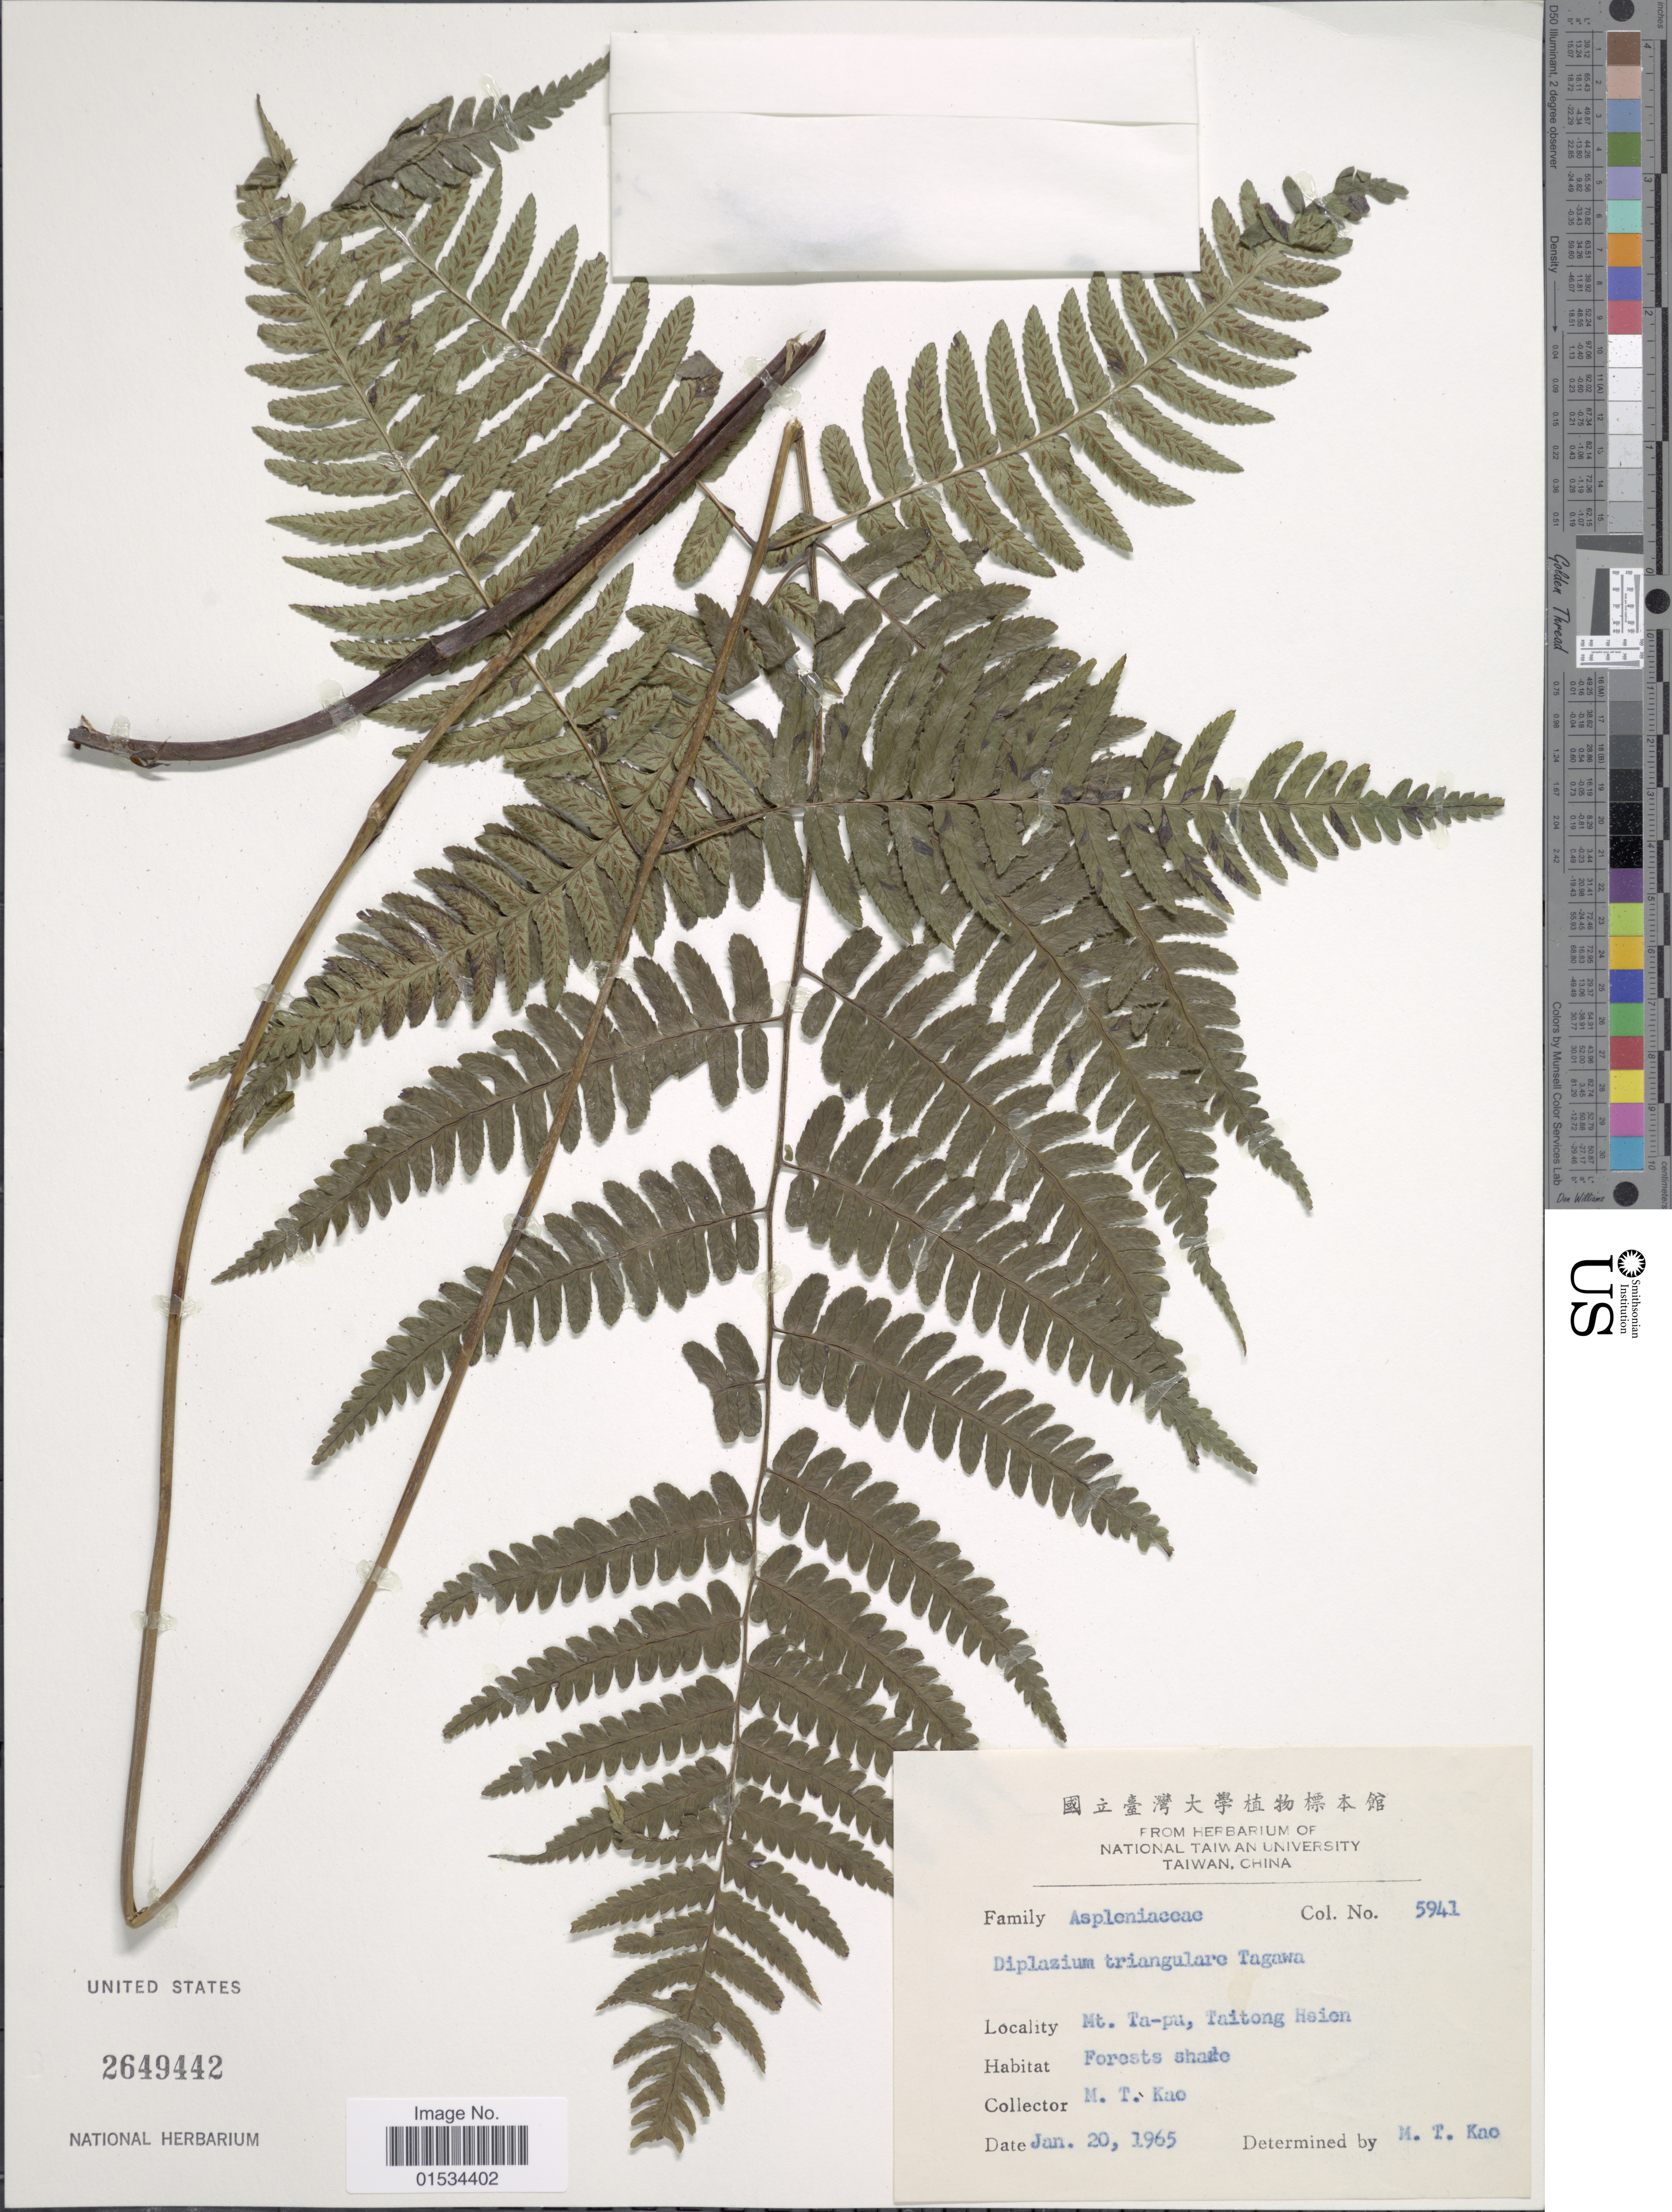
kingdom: Plantae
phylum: Tracheophyta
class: Polypodiopsida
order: Polypodiales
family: Athyriaceae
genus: Diplazium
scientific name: Diplazium triangulare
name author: Tagawa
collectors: M. T. Kao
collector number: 5941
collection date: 1965-01-20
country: Taiwan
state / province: Taitung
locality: Mt. Ta-pu, Taitong Hsien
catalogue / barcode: US 2649442